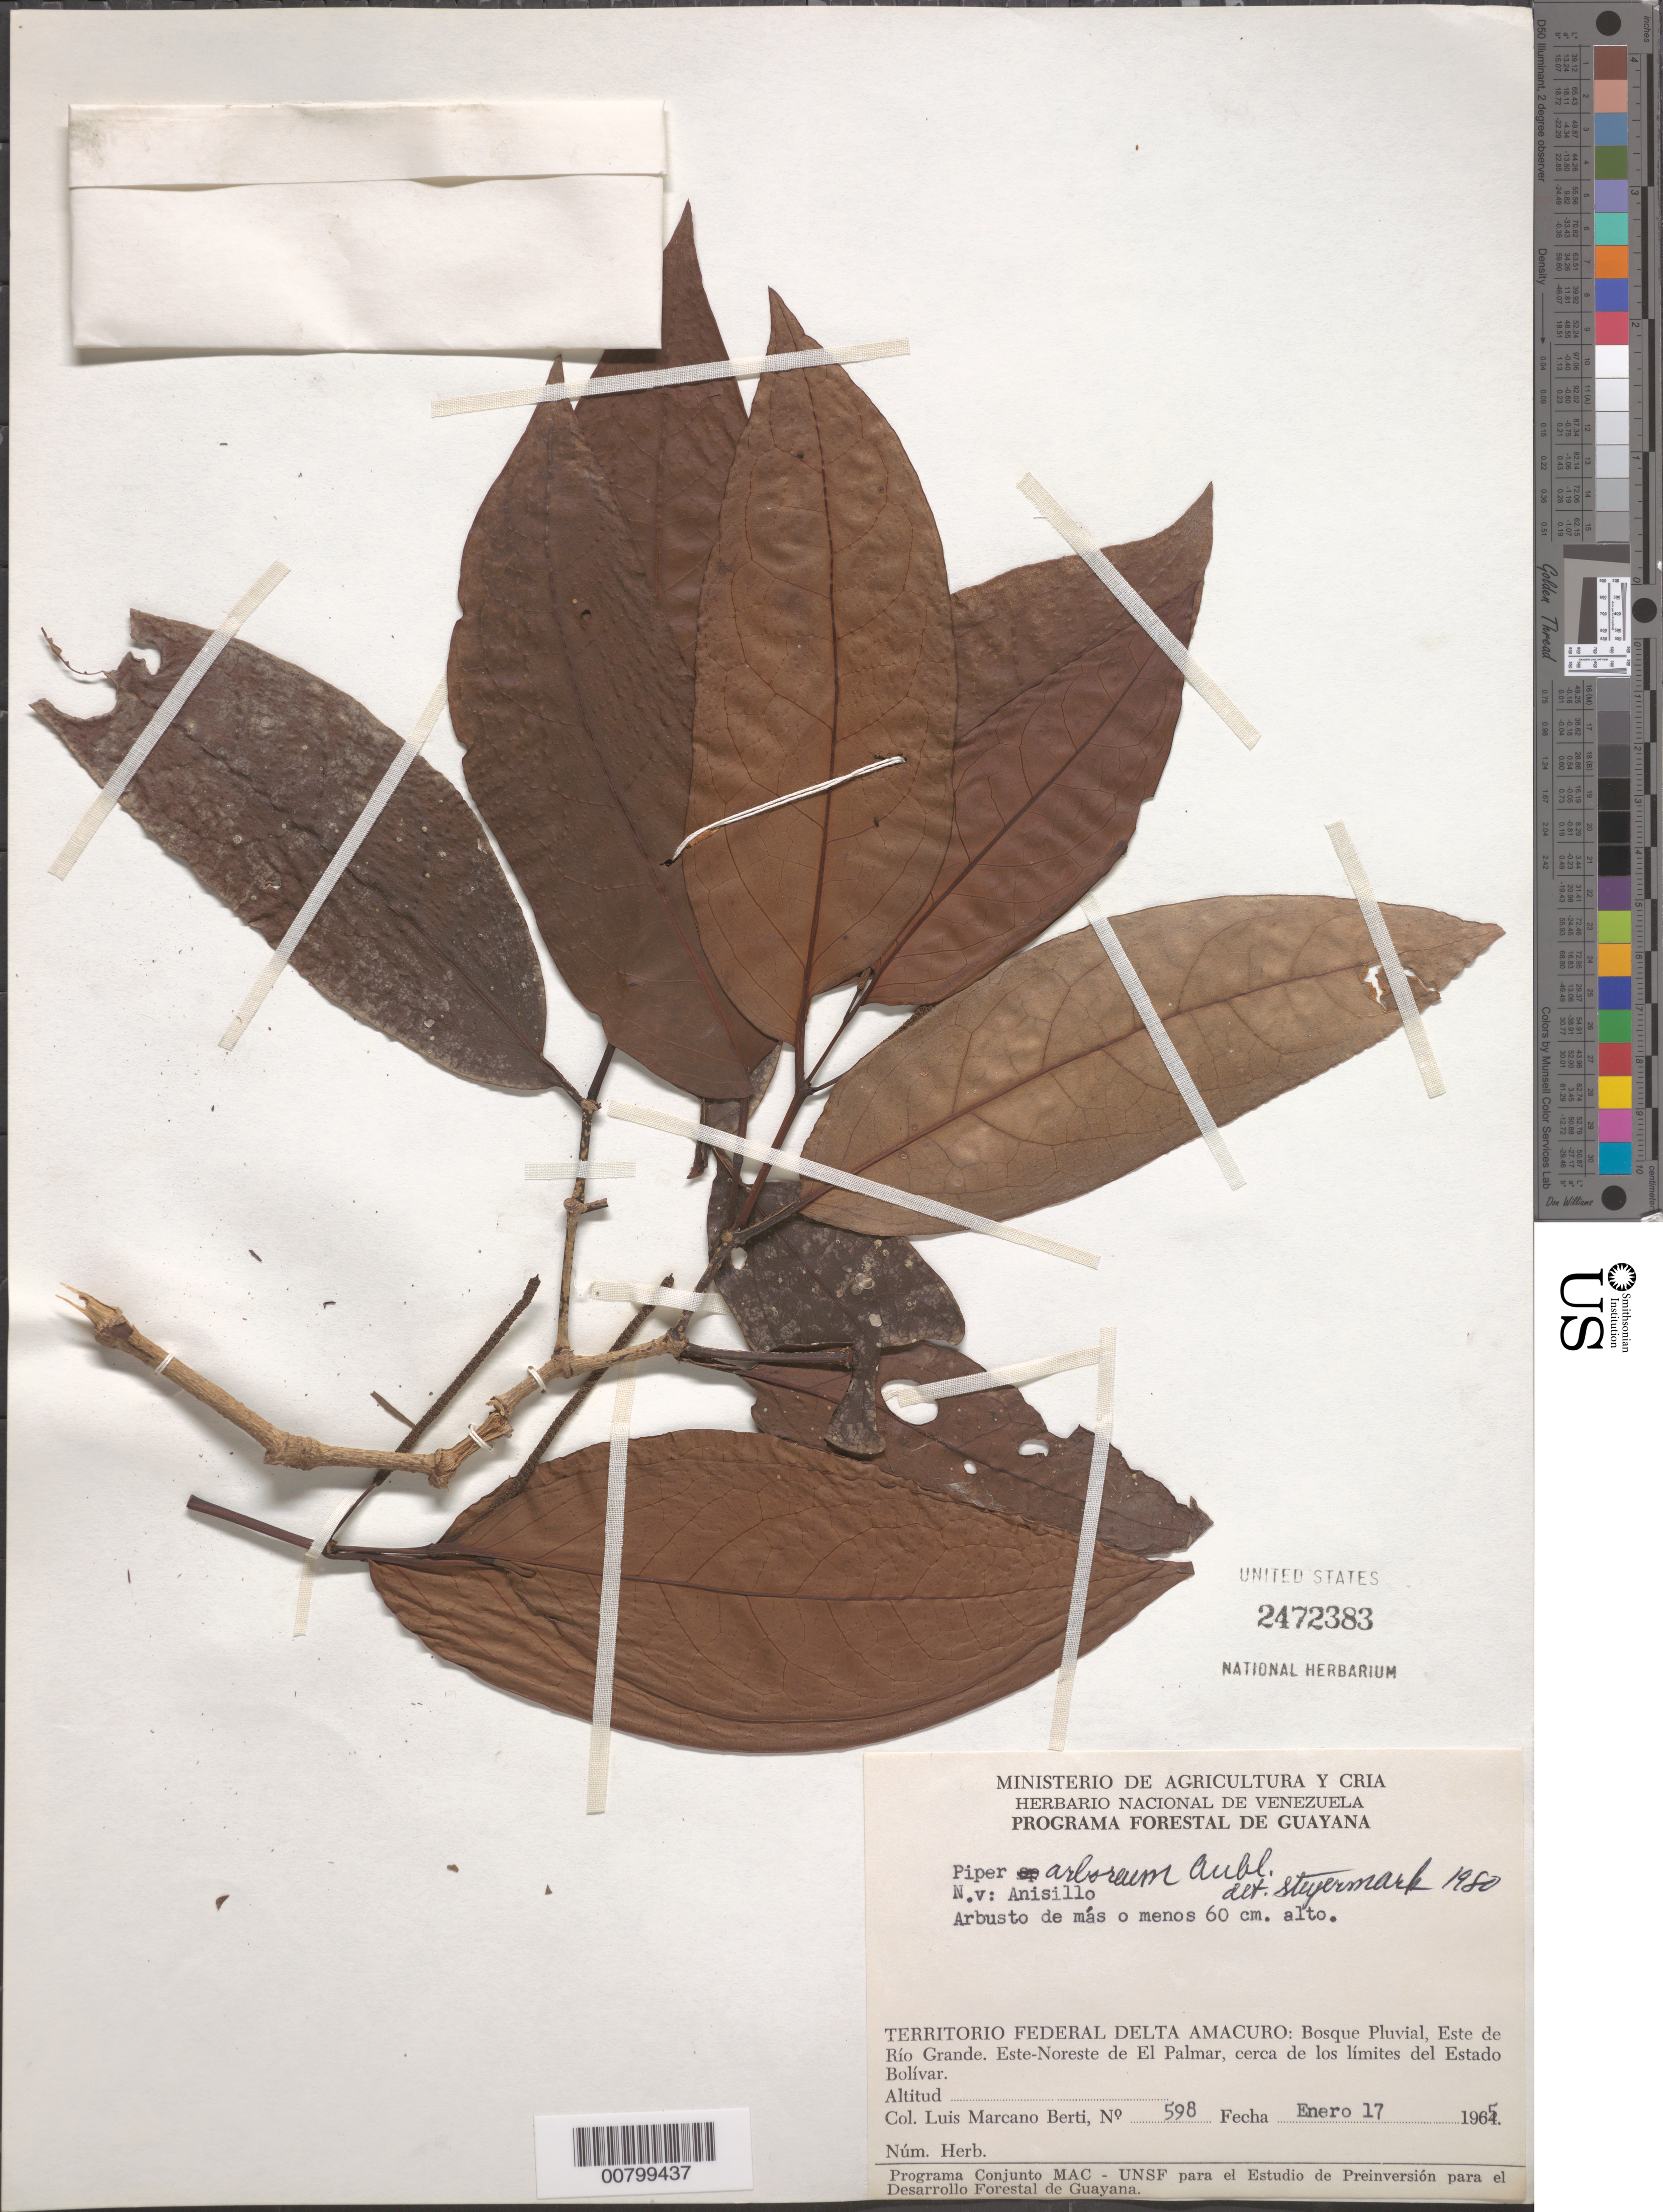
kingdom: Plantae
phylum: Tracheophyta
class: Magnoliopsida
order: Piperales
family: Piperaceae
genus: Piper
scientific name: Piper arboreum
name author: Aubl.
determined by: Steyermark, Julian A., (VEN)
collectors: L. Marcano-Berti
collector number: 598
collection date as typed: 17-Jan-65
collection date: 1965-01-17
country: Venezuela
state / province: Delta Amacuro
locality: Este de Río Grande, ENE de El Palmar, cerca de los limites del Estado Bolívar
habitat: Bosque pluvial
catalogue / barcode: US 2472383